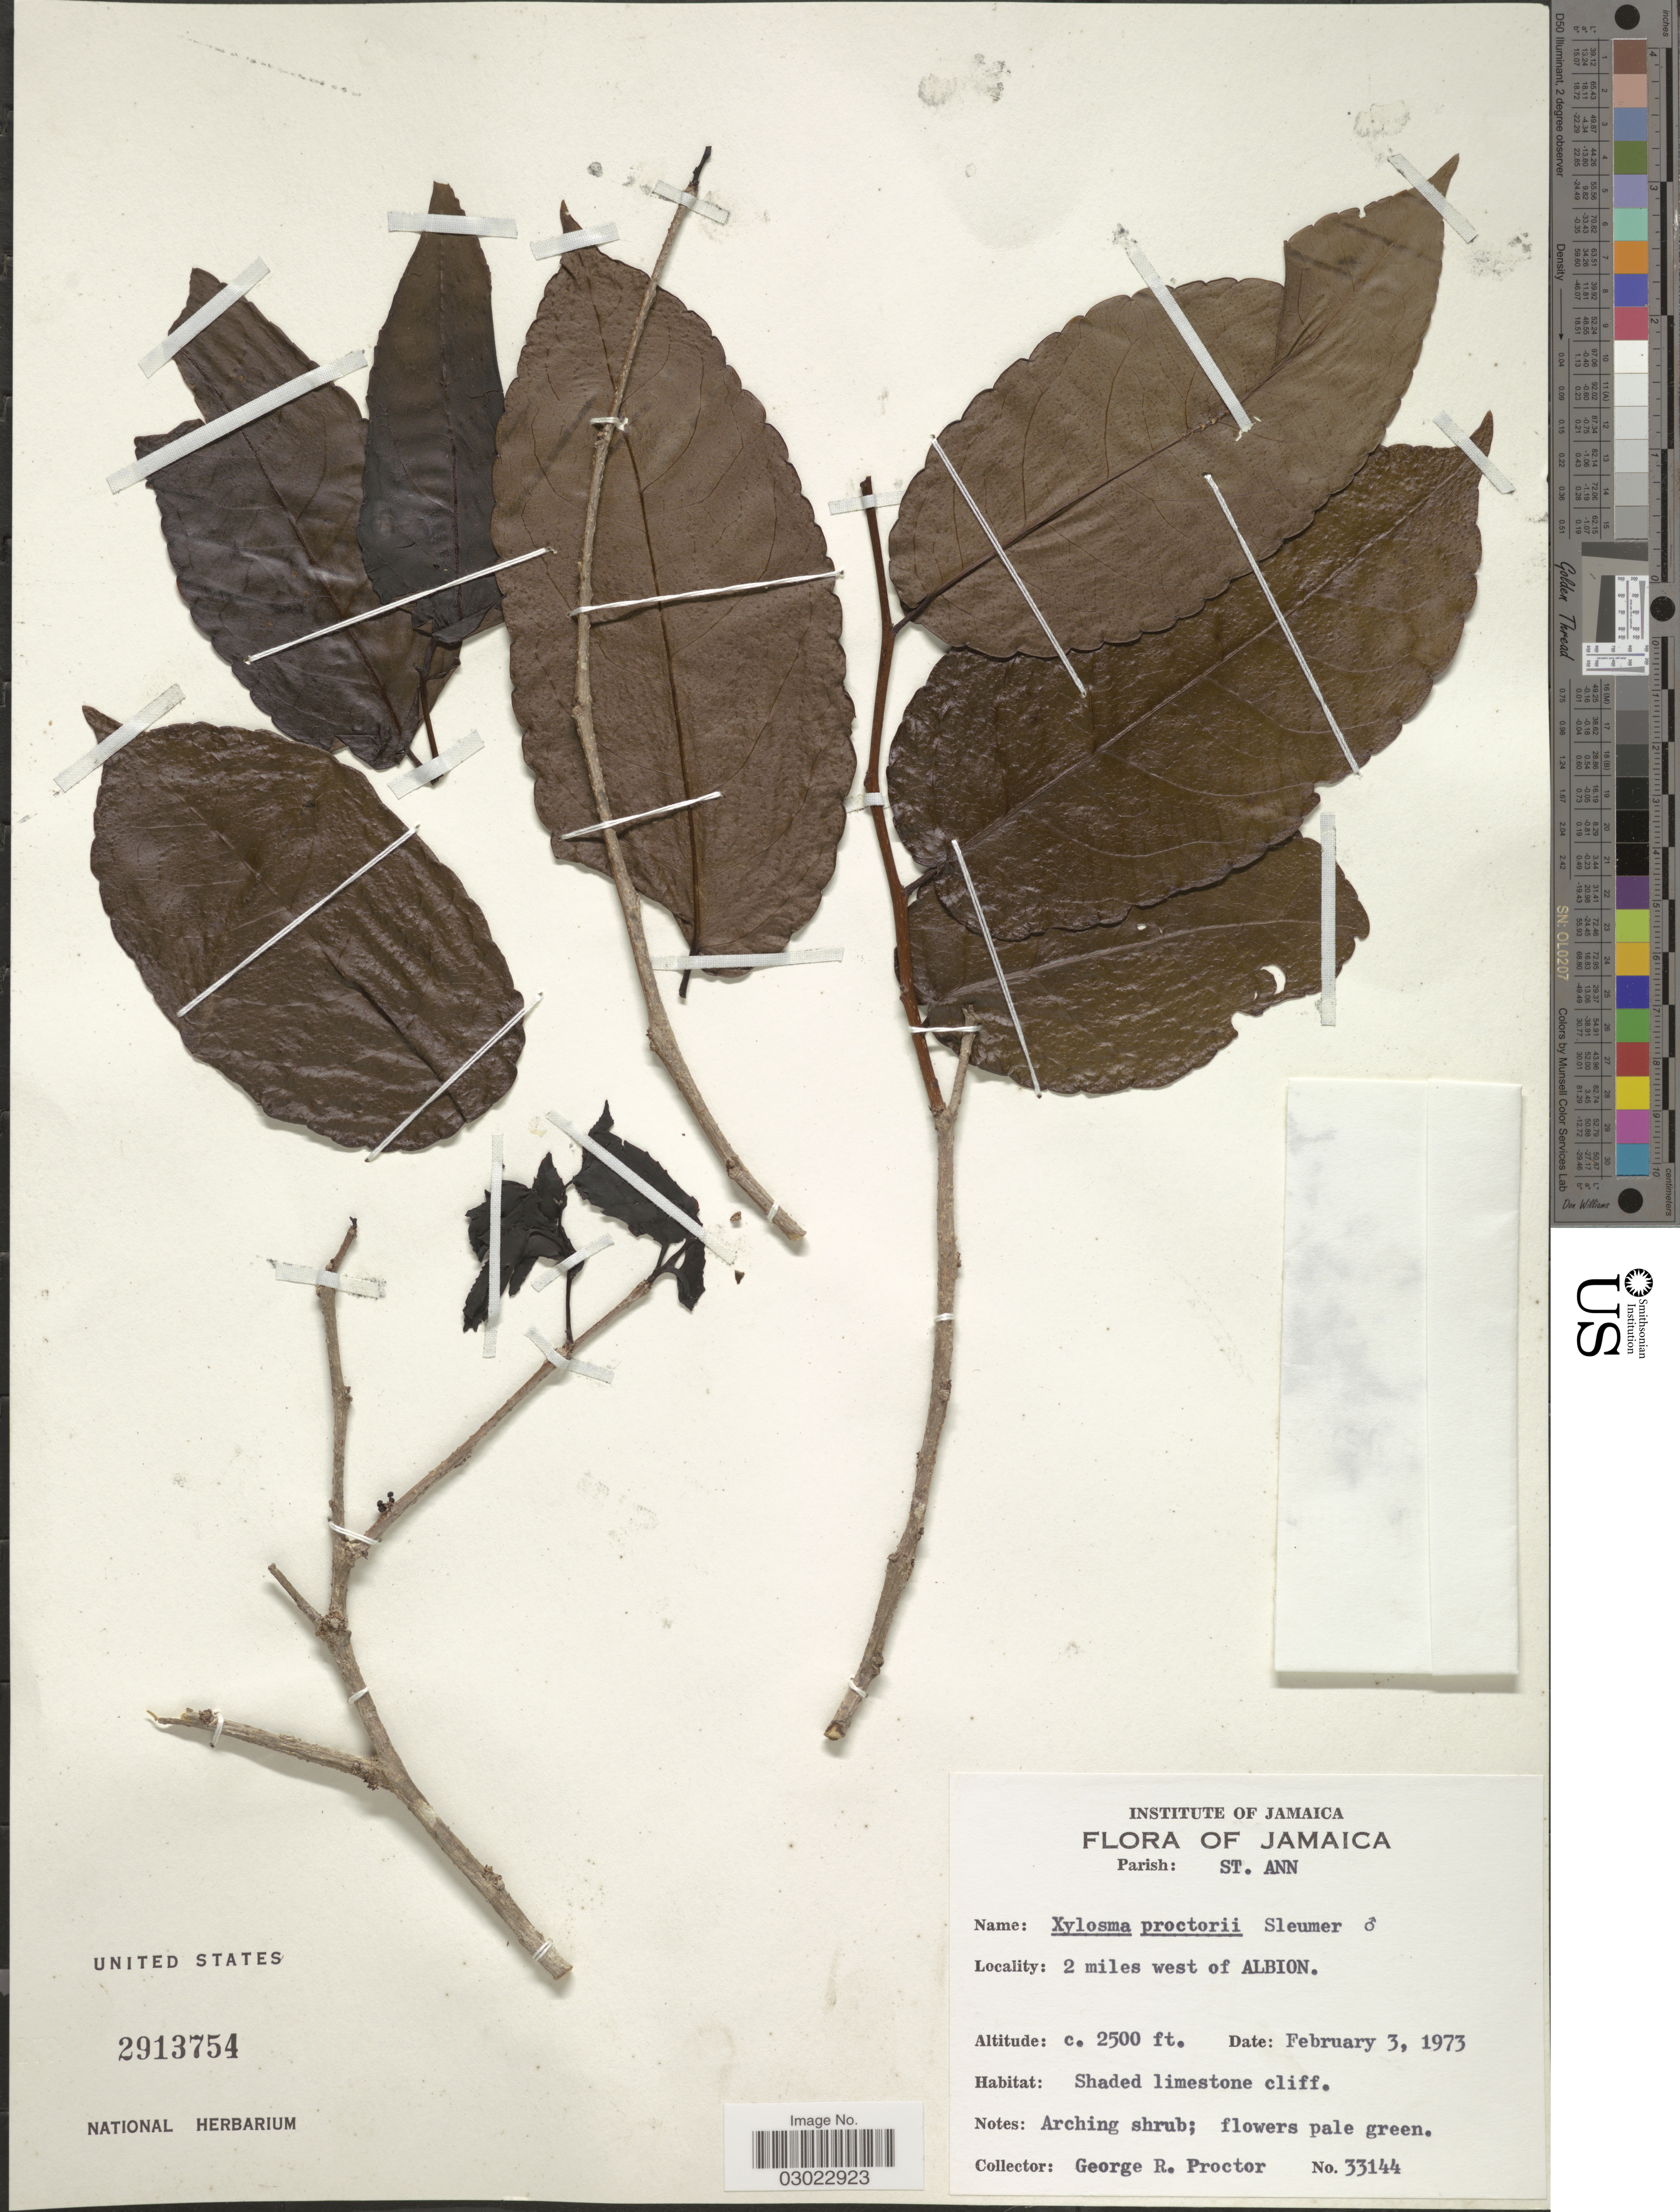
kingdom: Plantae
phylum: Tracheophyta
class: Magnoliopsida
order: Malpighiales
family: Salicaceae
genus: Xylosma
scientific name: Xylosma proctorii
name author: Sleumer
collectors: G. R. Proctor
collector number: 33144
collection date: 1973-02-03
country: Jamaica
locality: Parish: St. Ann. 2 miles west of ALBION.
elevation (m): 762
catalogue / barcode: US 2913754